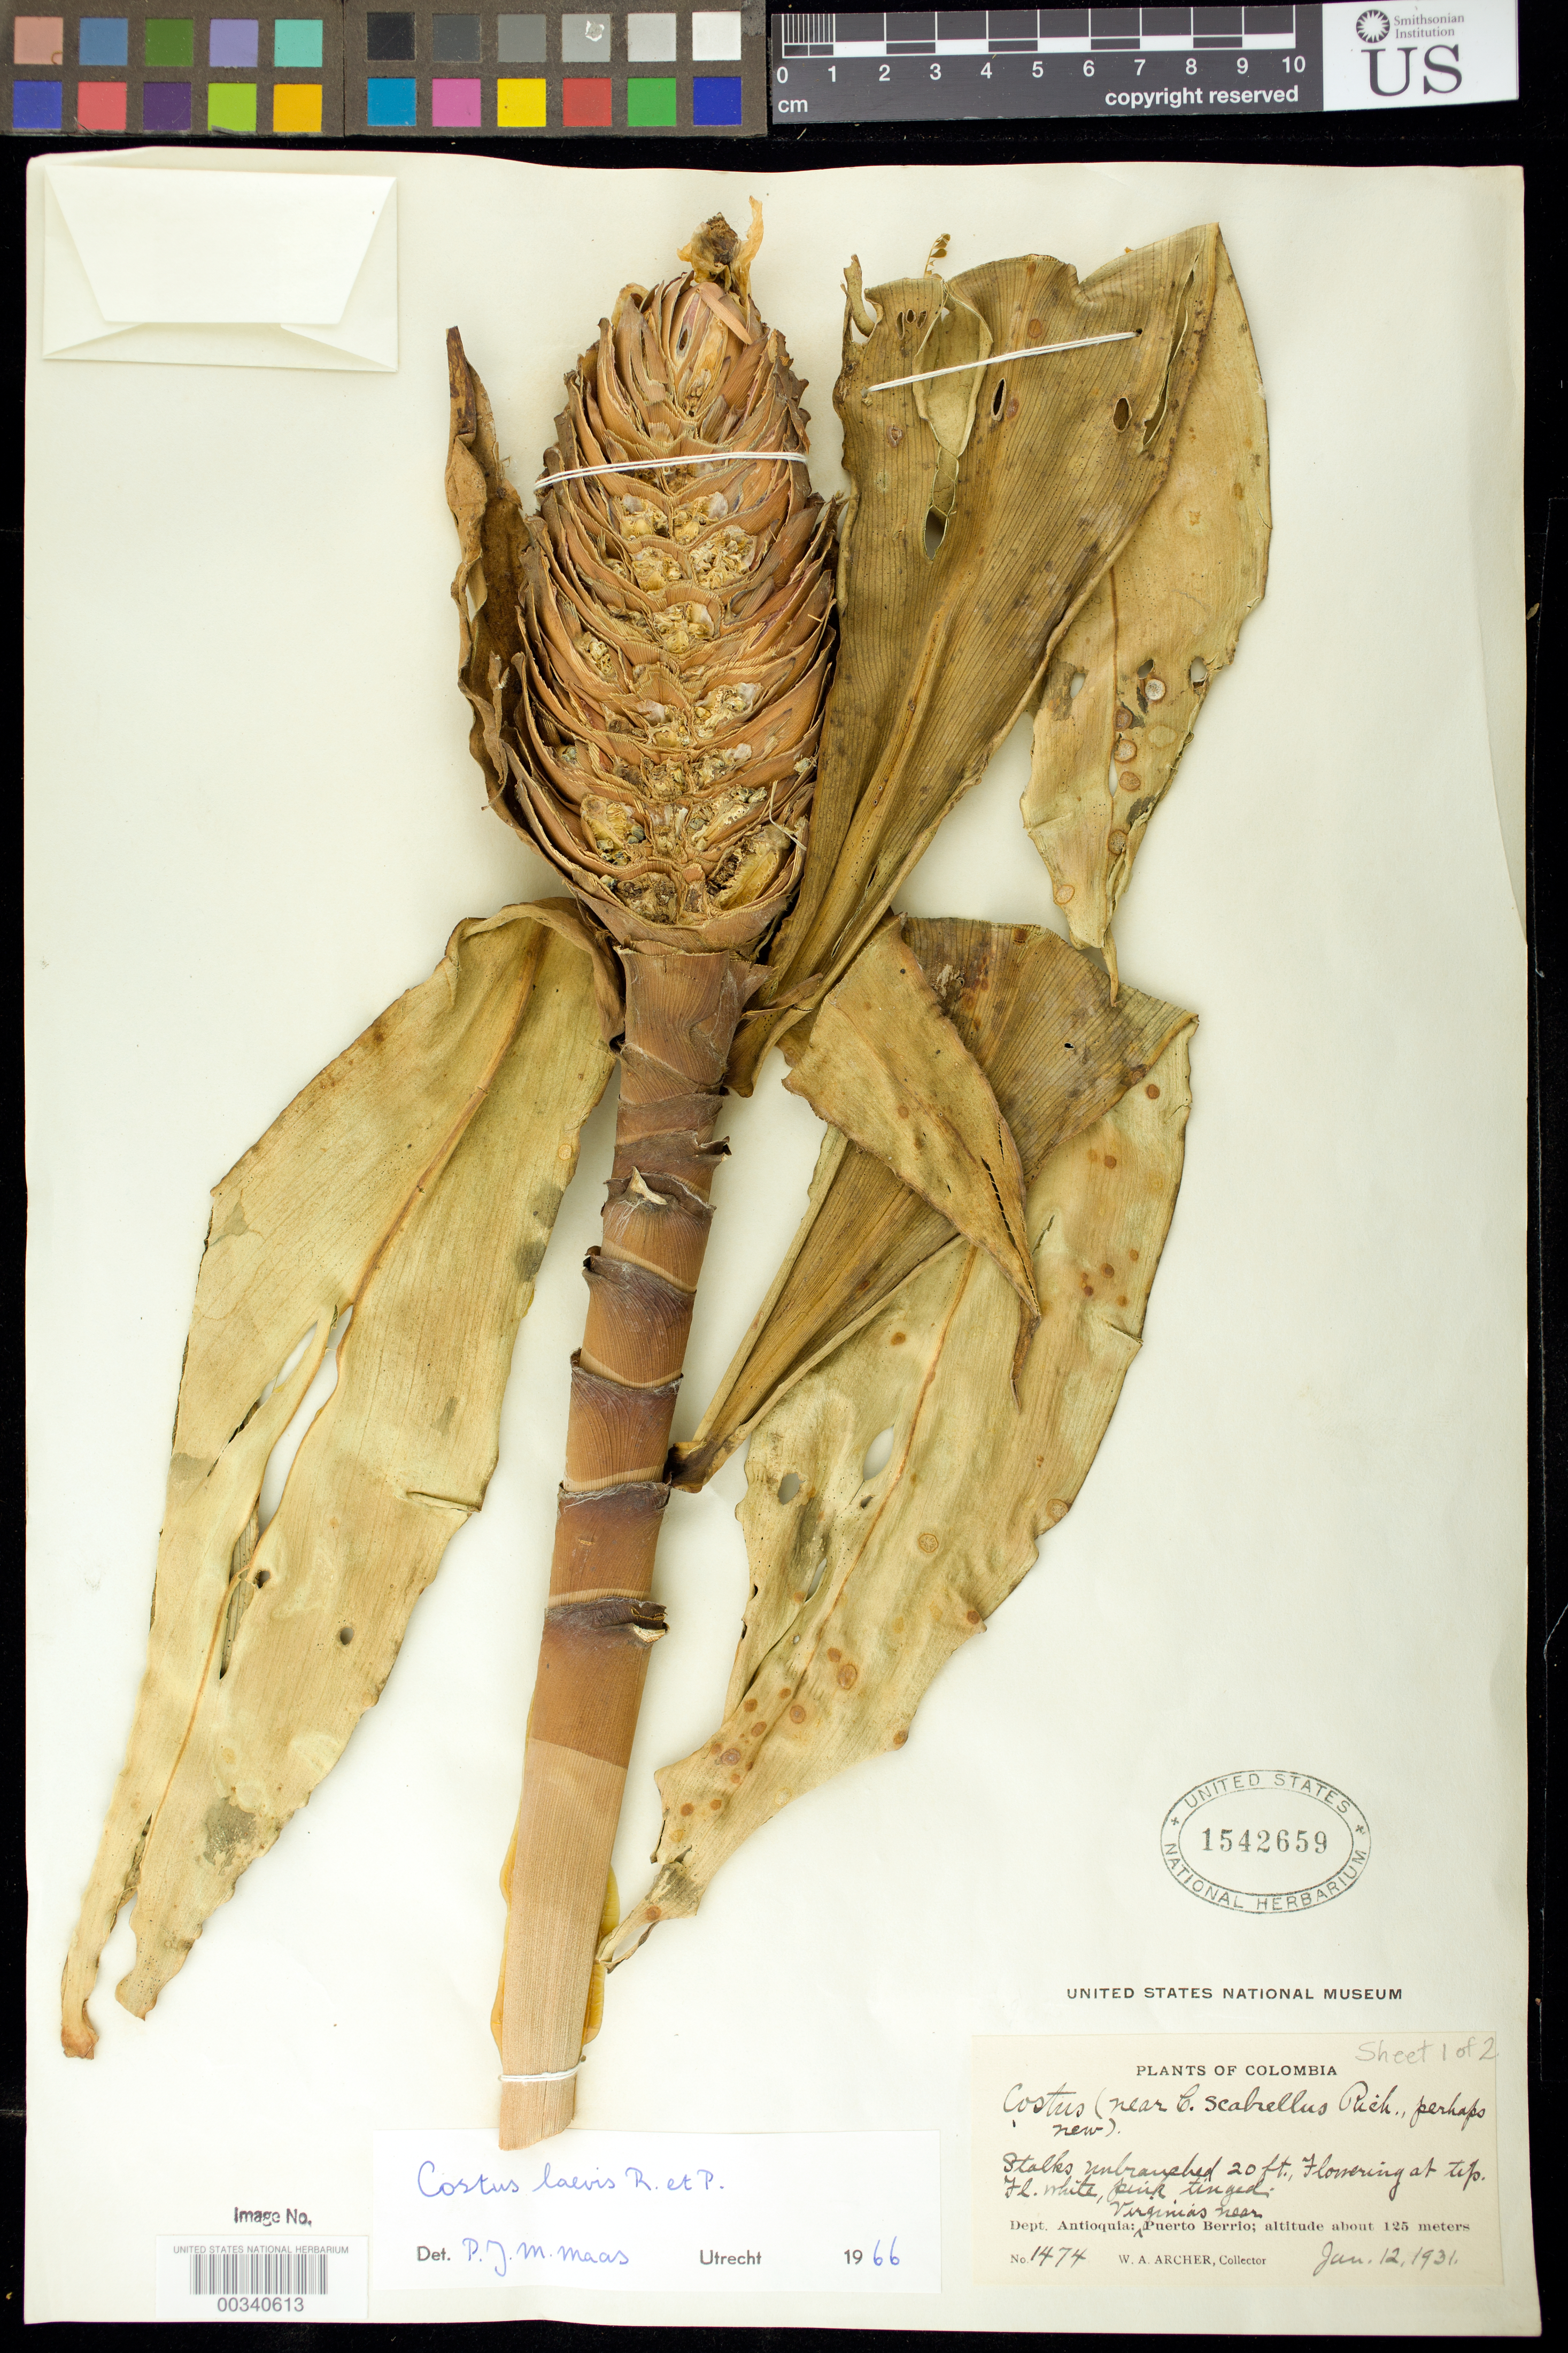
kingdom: Plantae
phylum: Tracheophyta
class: Liliopsida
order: Zingiberales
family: Costaceae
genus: Costus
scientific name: Costus laevis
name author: Ruiz & Pav.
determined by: Maas, Paul J. M.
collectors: W. A. Archer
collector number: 1474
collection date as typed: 12 Jan 1931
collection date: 1931-01-12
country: Colombia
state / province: Antioquia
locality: Virginias near Puerto Berrio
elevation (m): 125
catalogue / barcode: US 1542659